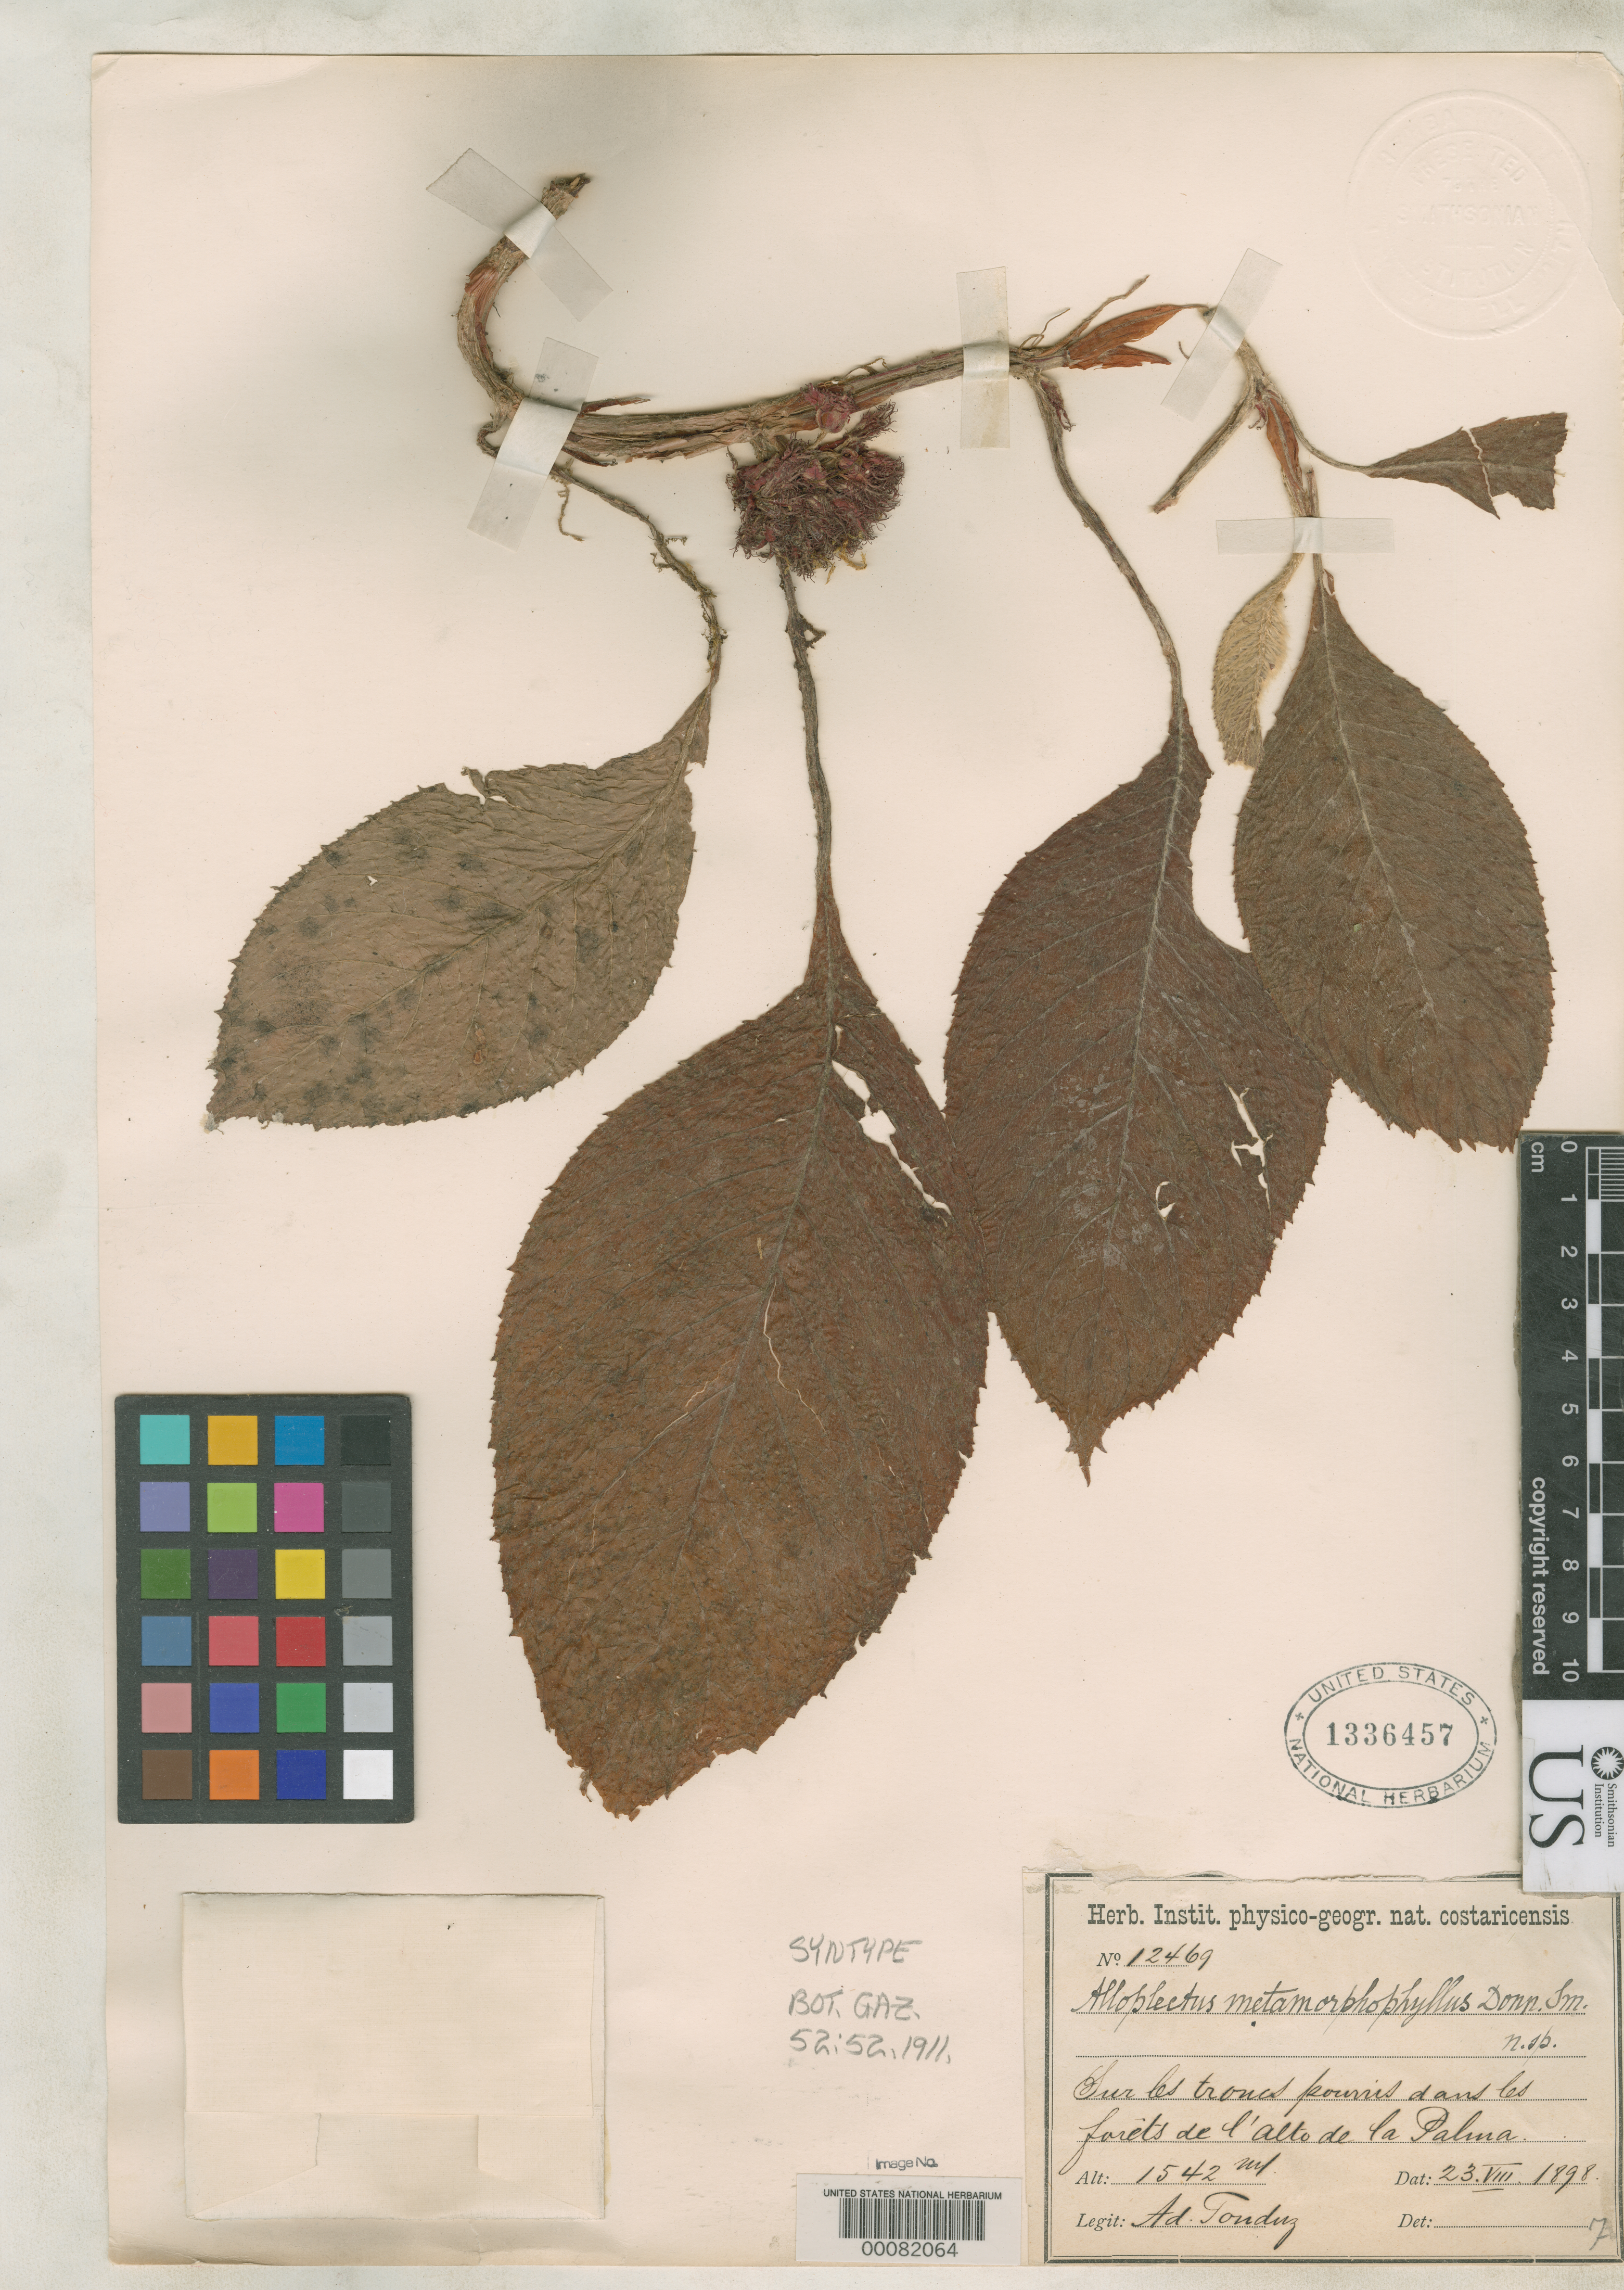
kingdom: Plantae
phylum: Tracheophyta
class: Magnoliopsida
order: Lamiales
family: Gesneriaceae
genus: Alloplectus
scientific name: Alloplectus metamorphophyllus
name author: Donn. Sm.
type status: Syntype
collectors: A. Tonduz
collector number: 12469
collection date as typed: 23 Aug 1898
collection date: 1898-08-23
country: Costa Rica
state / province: San José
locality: L'Alto de La Palma.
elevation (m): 1542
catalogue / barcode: US 1336457